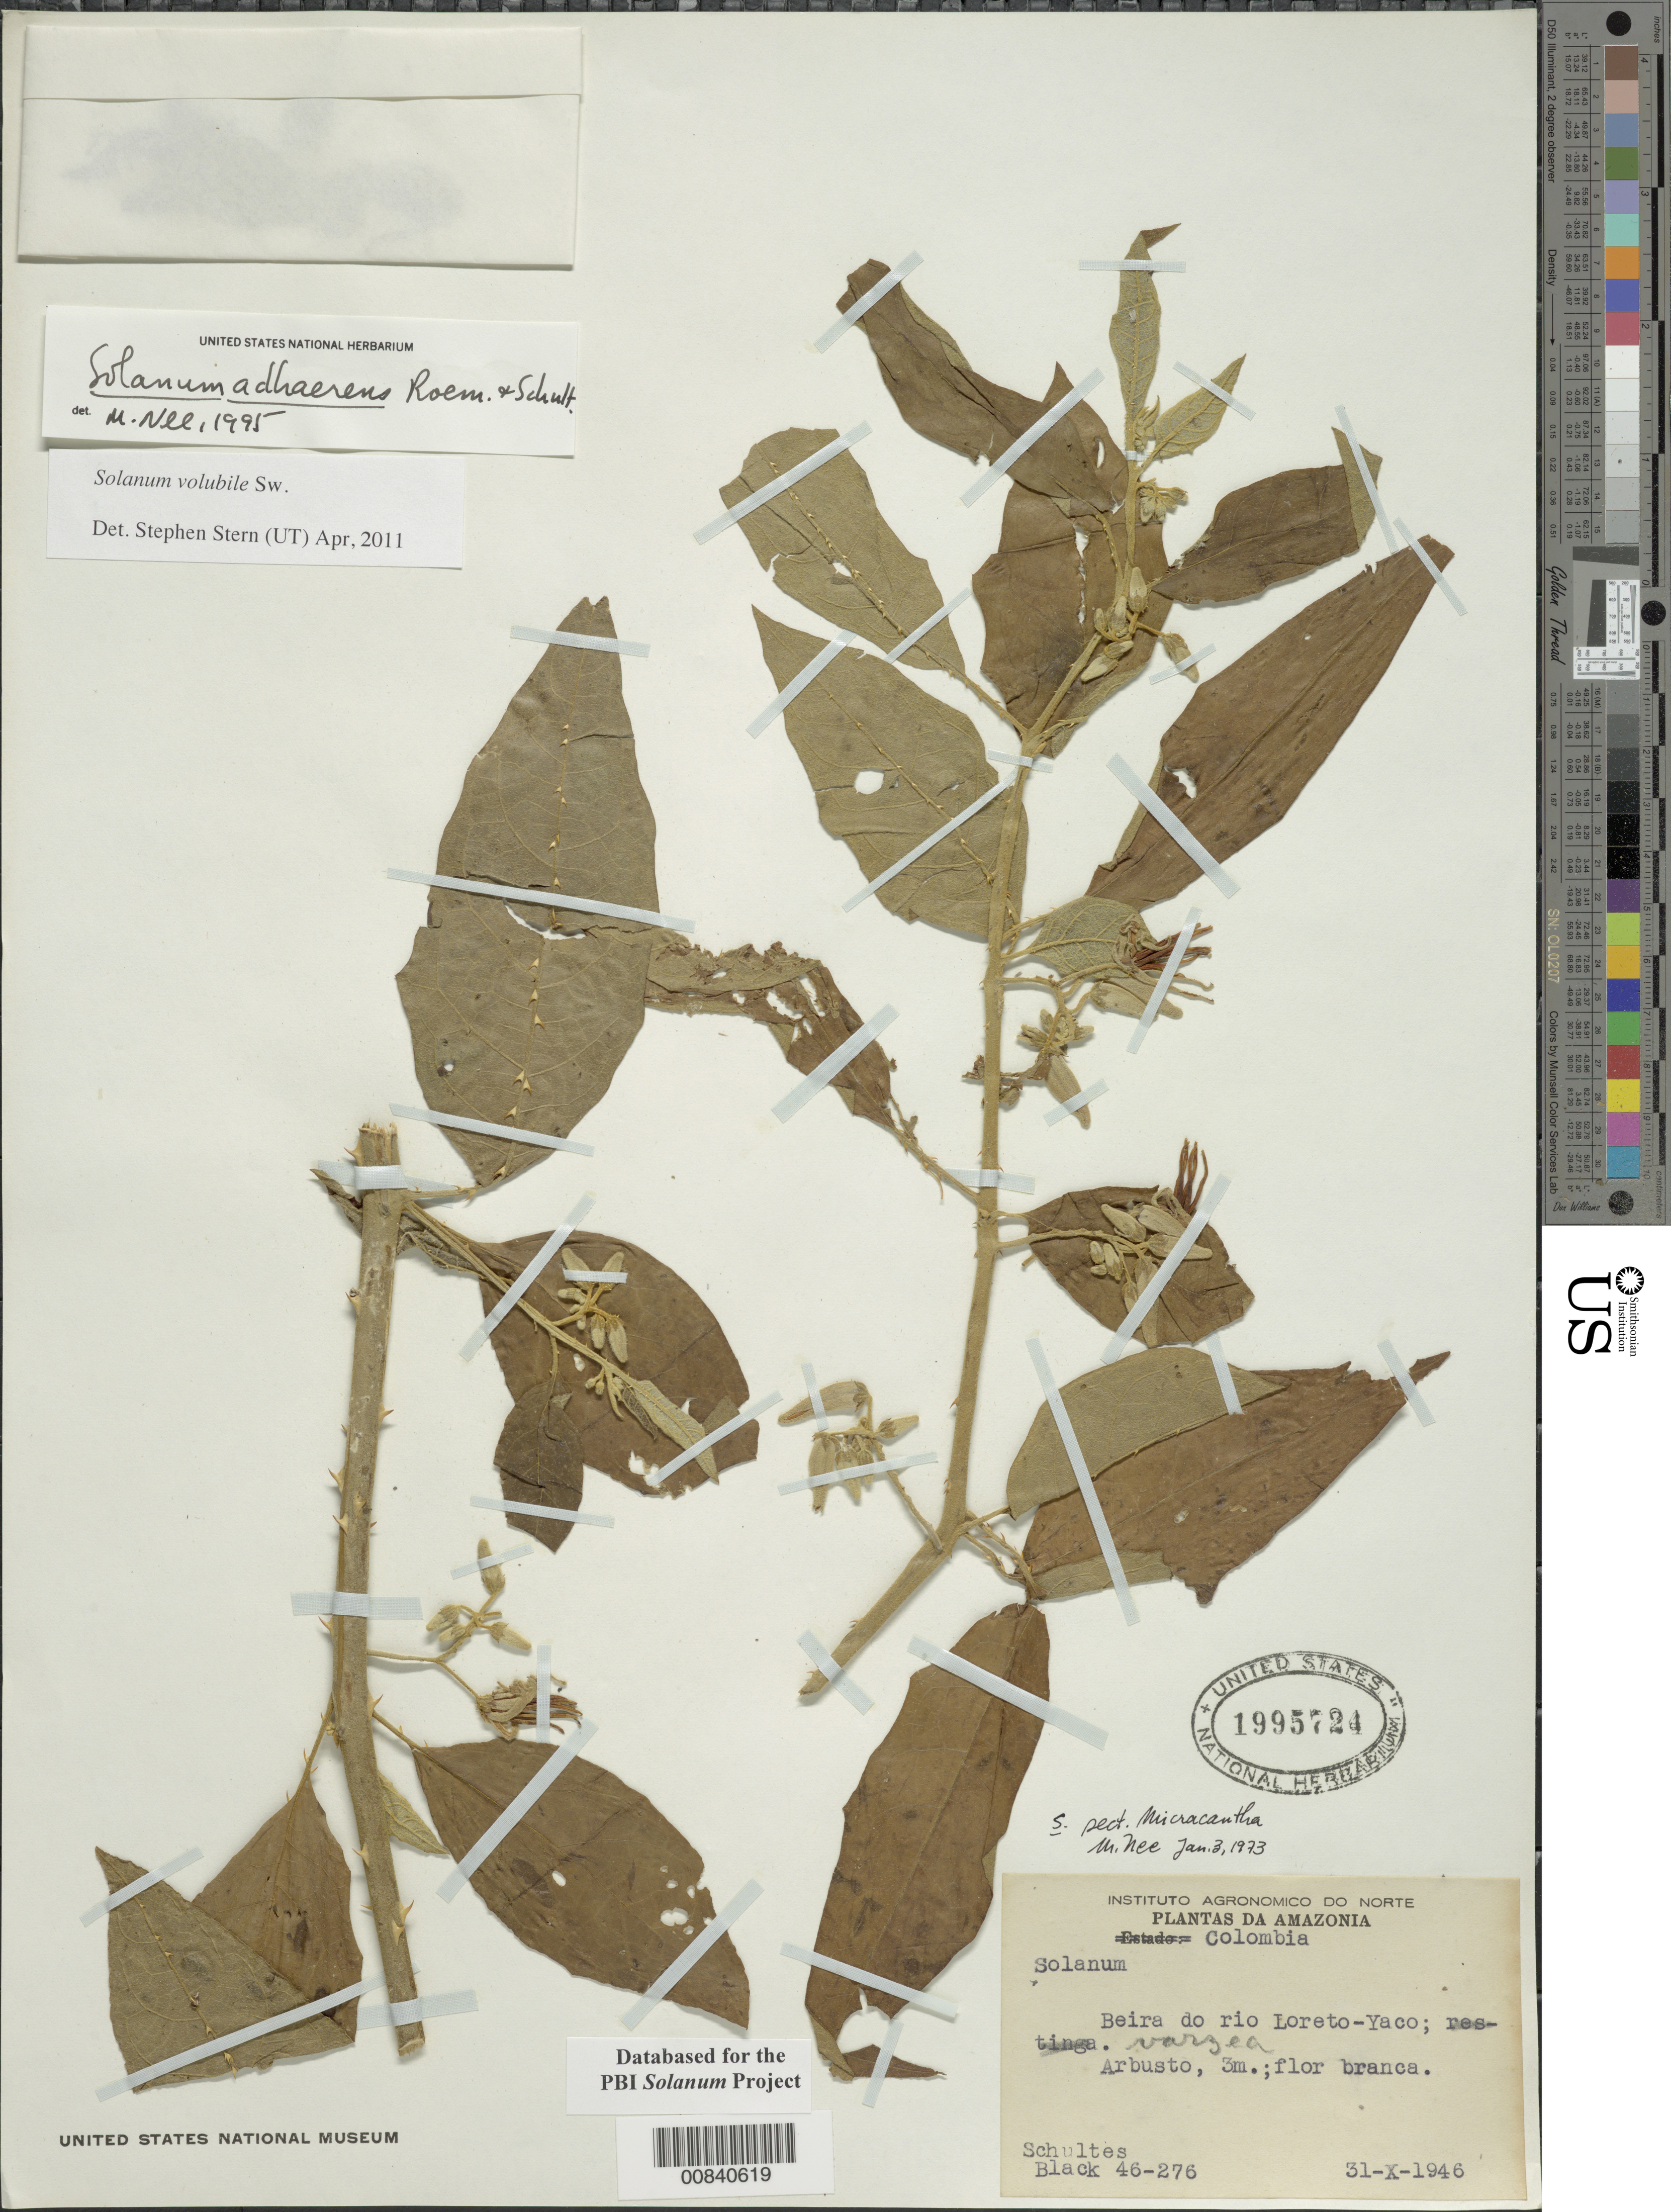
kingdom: Plantae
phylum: Tracheophyta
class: Magnoliopsida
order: Solanales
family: Solanaceae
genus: Solanum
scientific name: Solanum volubile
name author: Sw.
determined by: Stern, S. R., (UT)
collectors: R. E. Schultes & G. A. Black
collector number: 46-276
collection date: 1946-10-31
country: Colombia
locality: Beira do rio Loreto-Yaco.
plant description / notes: Previously databased for the PBI Solanum Project; entered into EMU by MJDatiles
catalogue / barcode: US 1995724